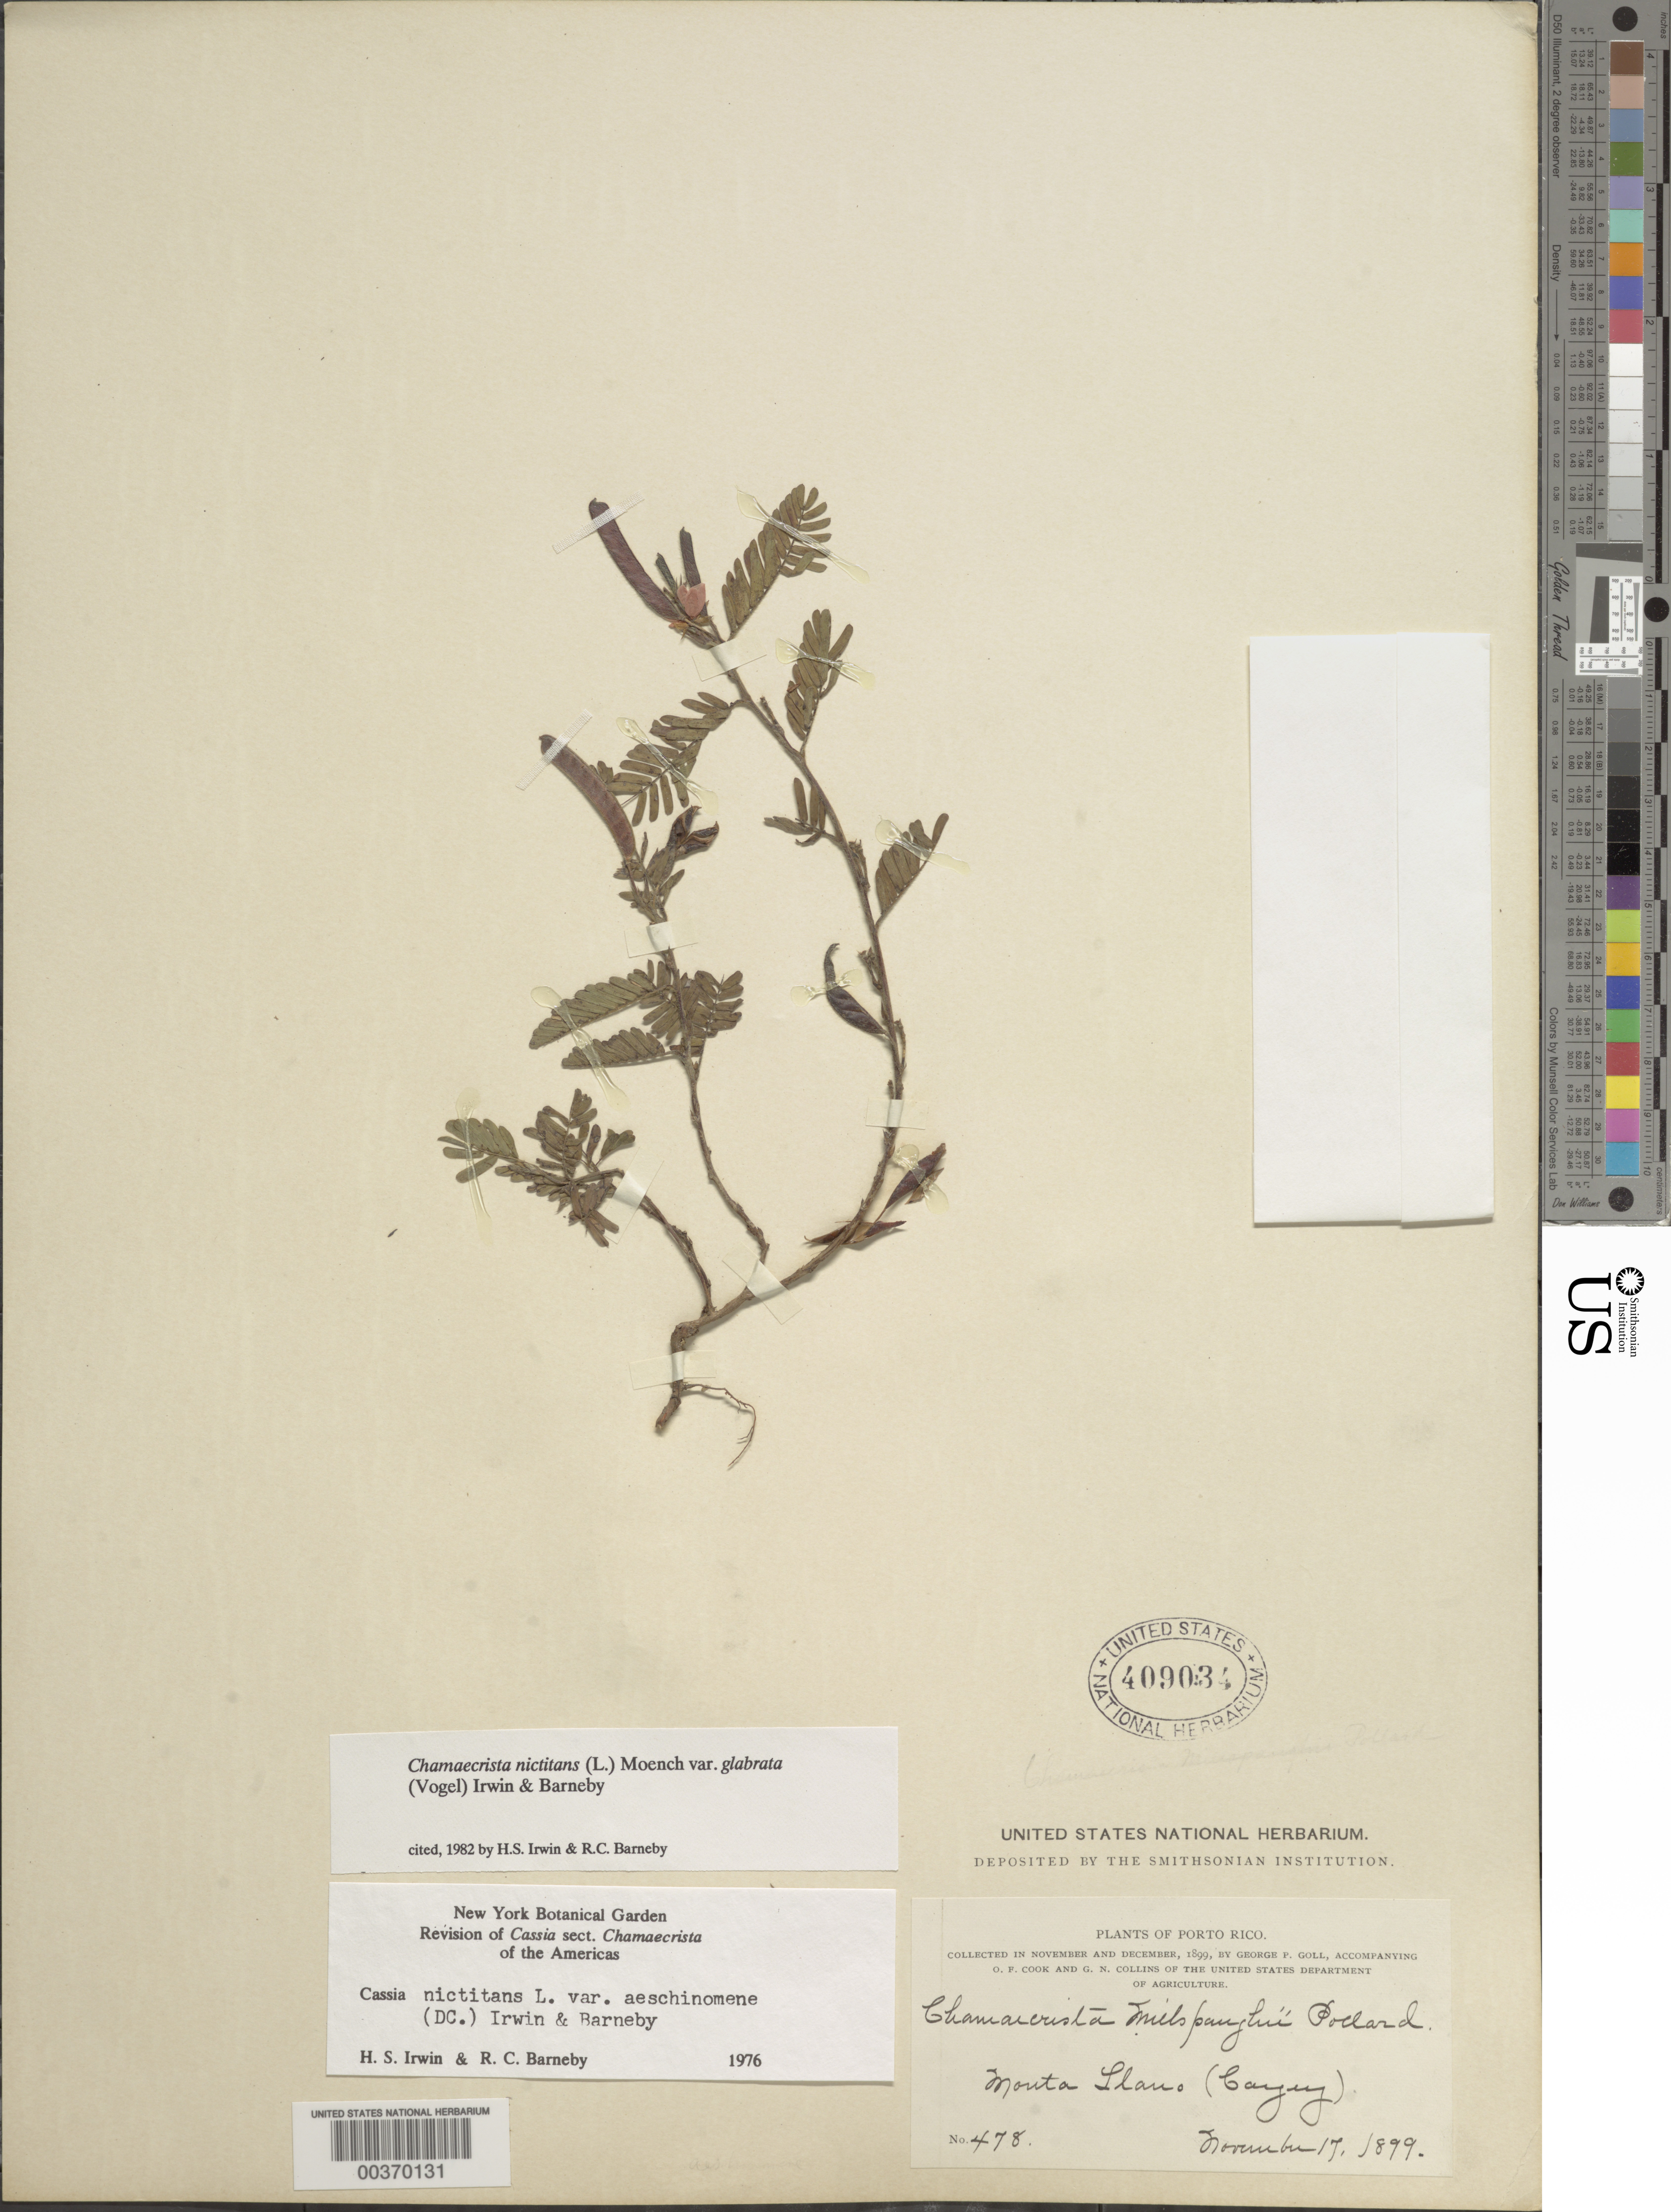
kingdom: Plantae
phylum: Tracheophyta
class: Magnoliopsida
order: Fabales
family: Fabaceae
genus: Chamaecrista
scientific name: Chamaecrista nictitans var. glabrata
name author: (Vogel) H.S. Irwin & Barneby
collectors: G. Goll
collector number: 478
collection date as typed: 17 Nov 1899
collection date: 1899-11-17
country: Puerto Rico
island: Greater Antilles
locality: Monta llano (cayey)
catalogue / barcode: US 409034